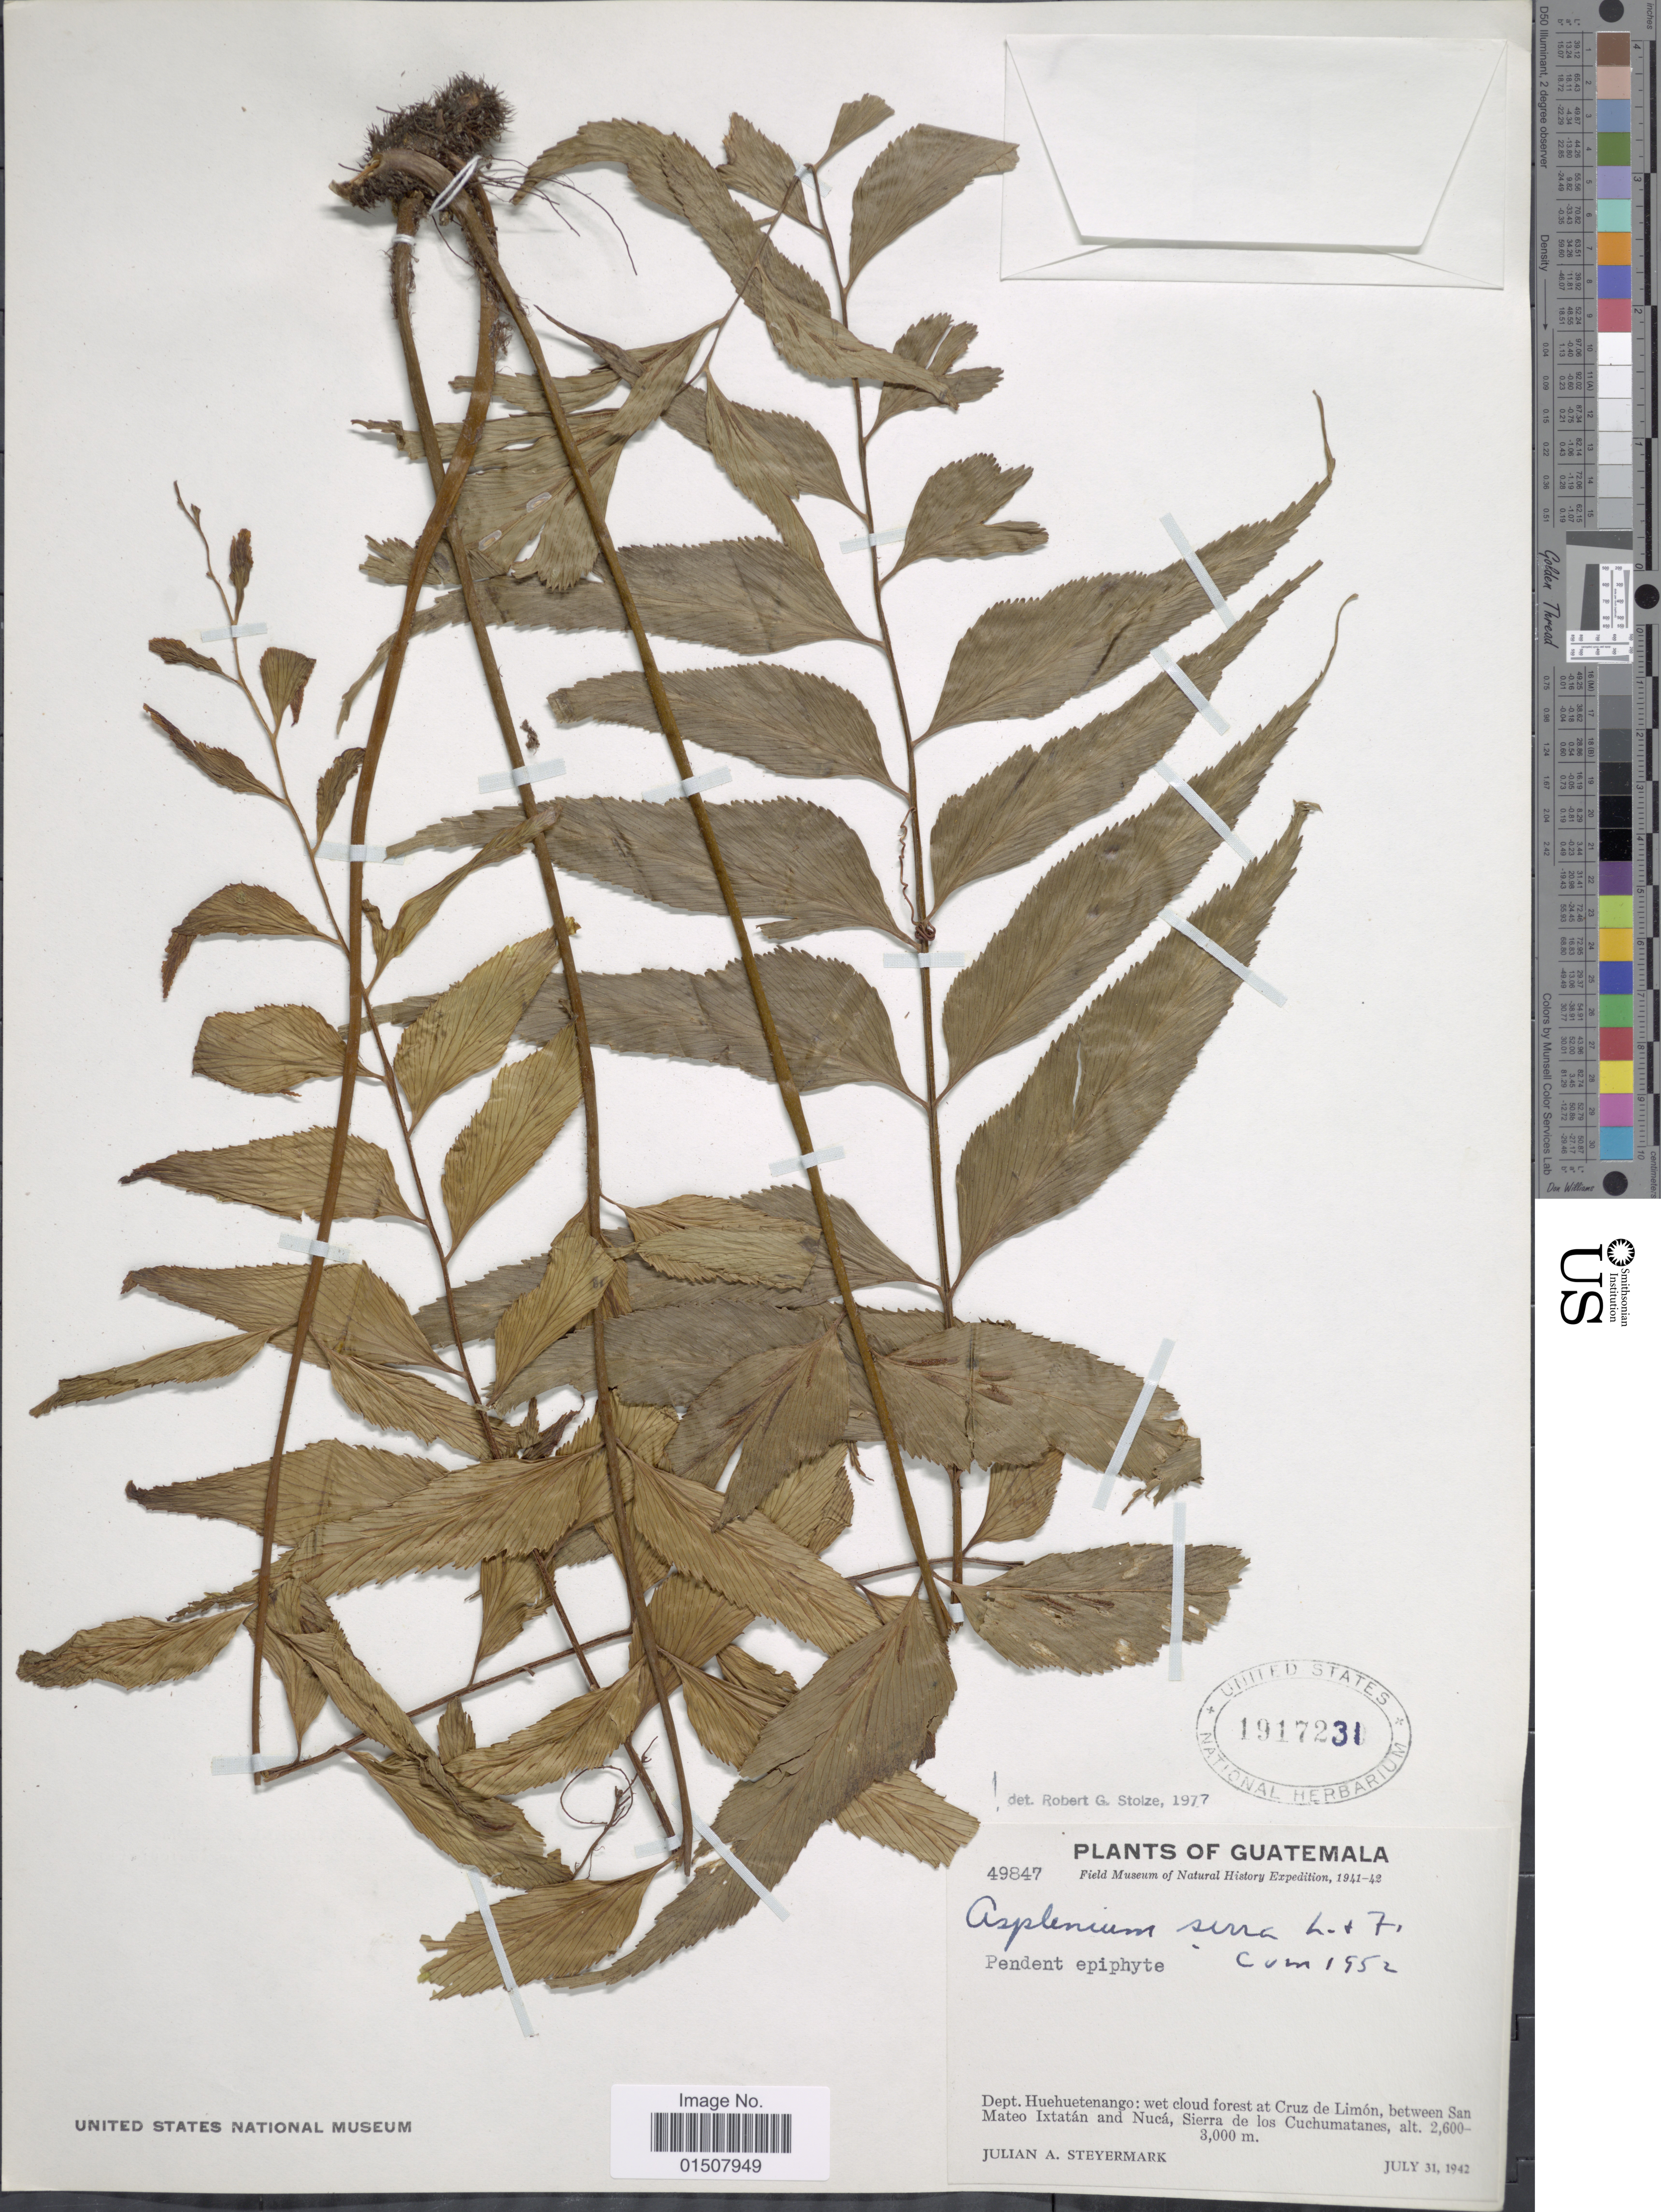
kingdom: Plantae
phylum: Tracheophyta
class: Polypodiopsida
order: Polypodiales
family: Aspleniaceae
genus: Asplenium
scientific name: Asplenium serra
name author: Langsd. & Fisch.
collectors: J. Steyermark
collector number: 49847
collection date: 1942-07-31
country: Guatemala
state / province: Huehuetenango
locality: Wet cloud forest at Cruz de Limon, between San Mateo Ixtatan and Nuca, Sierra delos Cuchumatanes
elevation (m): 2600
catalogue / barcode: US 1917231